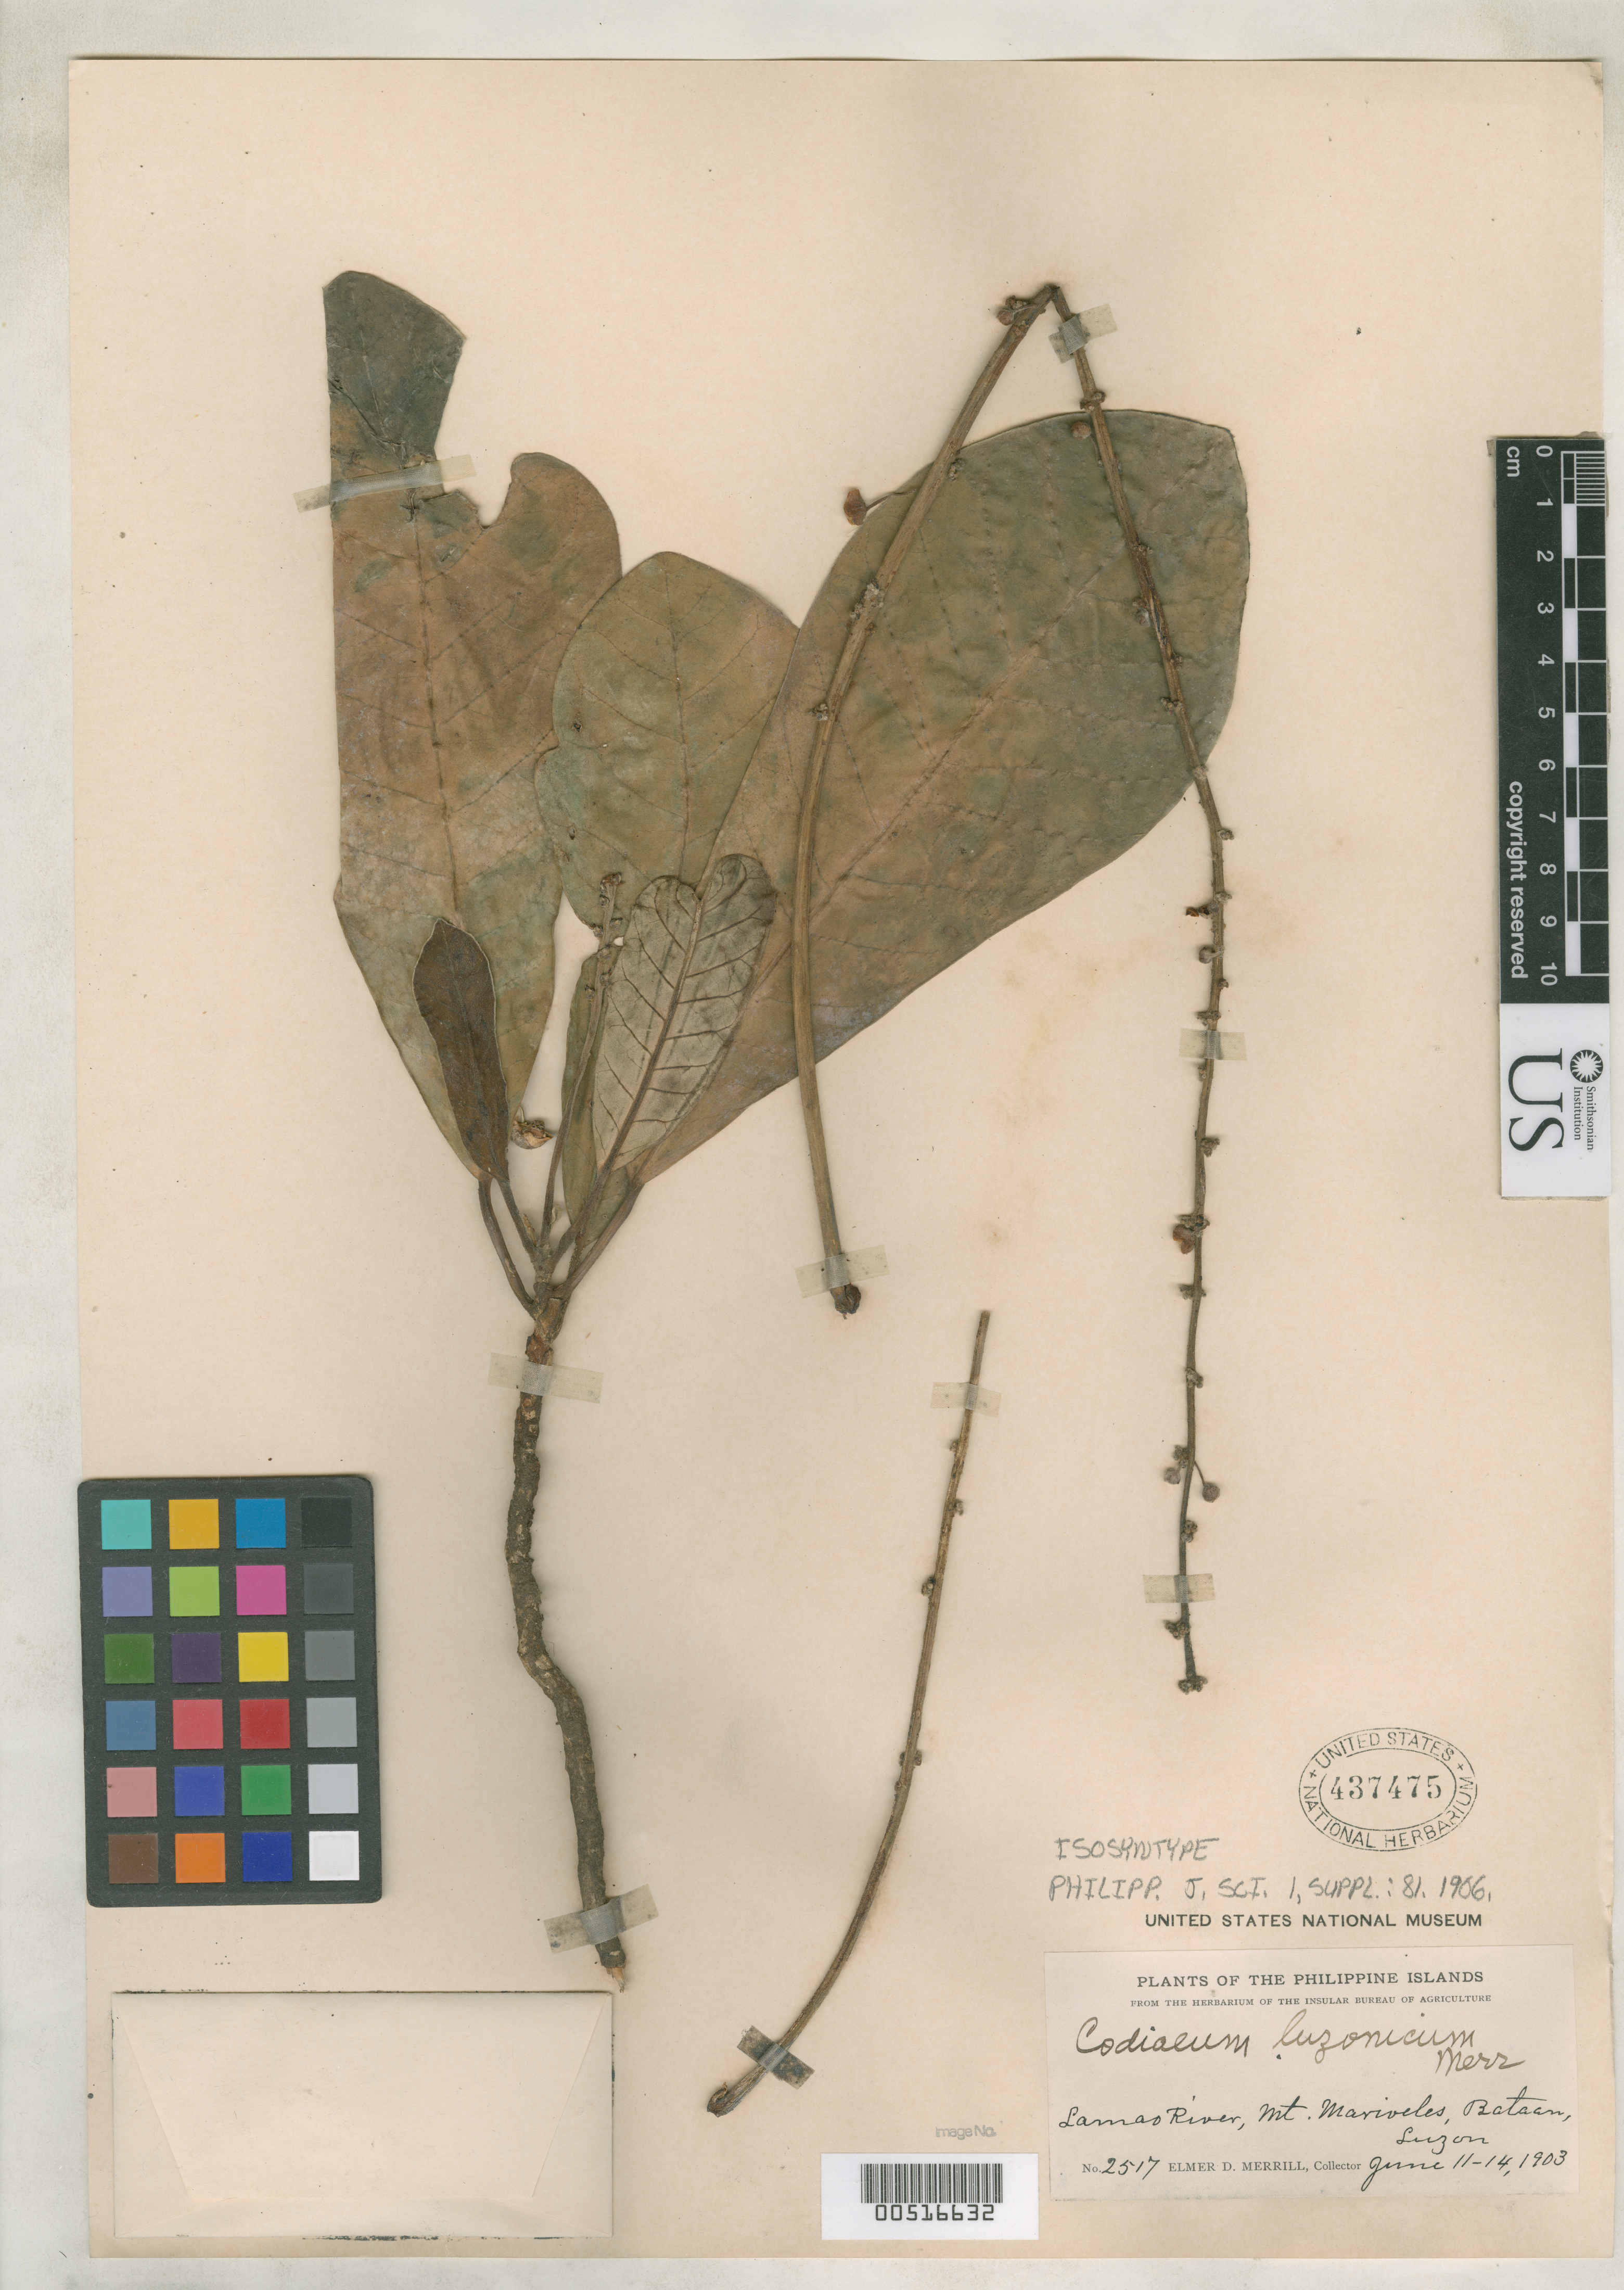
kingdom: Plantae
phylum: Tracheophyta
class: Magnoliopsida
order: Malpighiales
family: Euphorbiaceae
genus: Codiaeum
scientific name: Codiaeum luzonicum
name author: Merr.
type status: Isosyntype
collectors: E. D. Merrill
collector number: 2517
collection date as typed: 11 Jun 1903 to 14 Jun 1903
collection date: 1903-06-11/1903-06-14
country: Philippines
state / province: Central Luzon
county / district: Bataan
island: Luzon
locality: Lamao River, Mt Mariveles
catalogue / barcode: US 437475